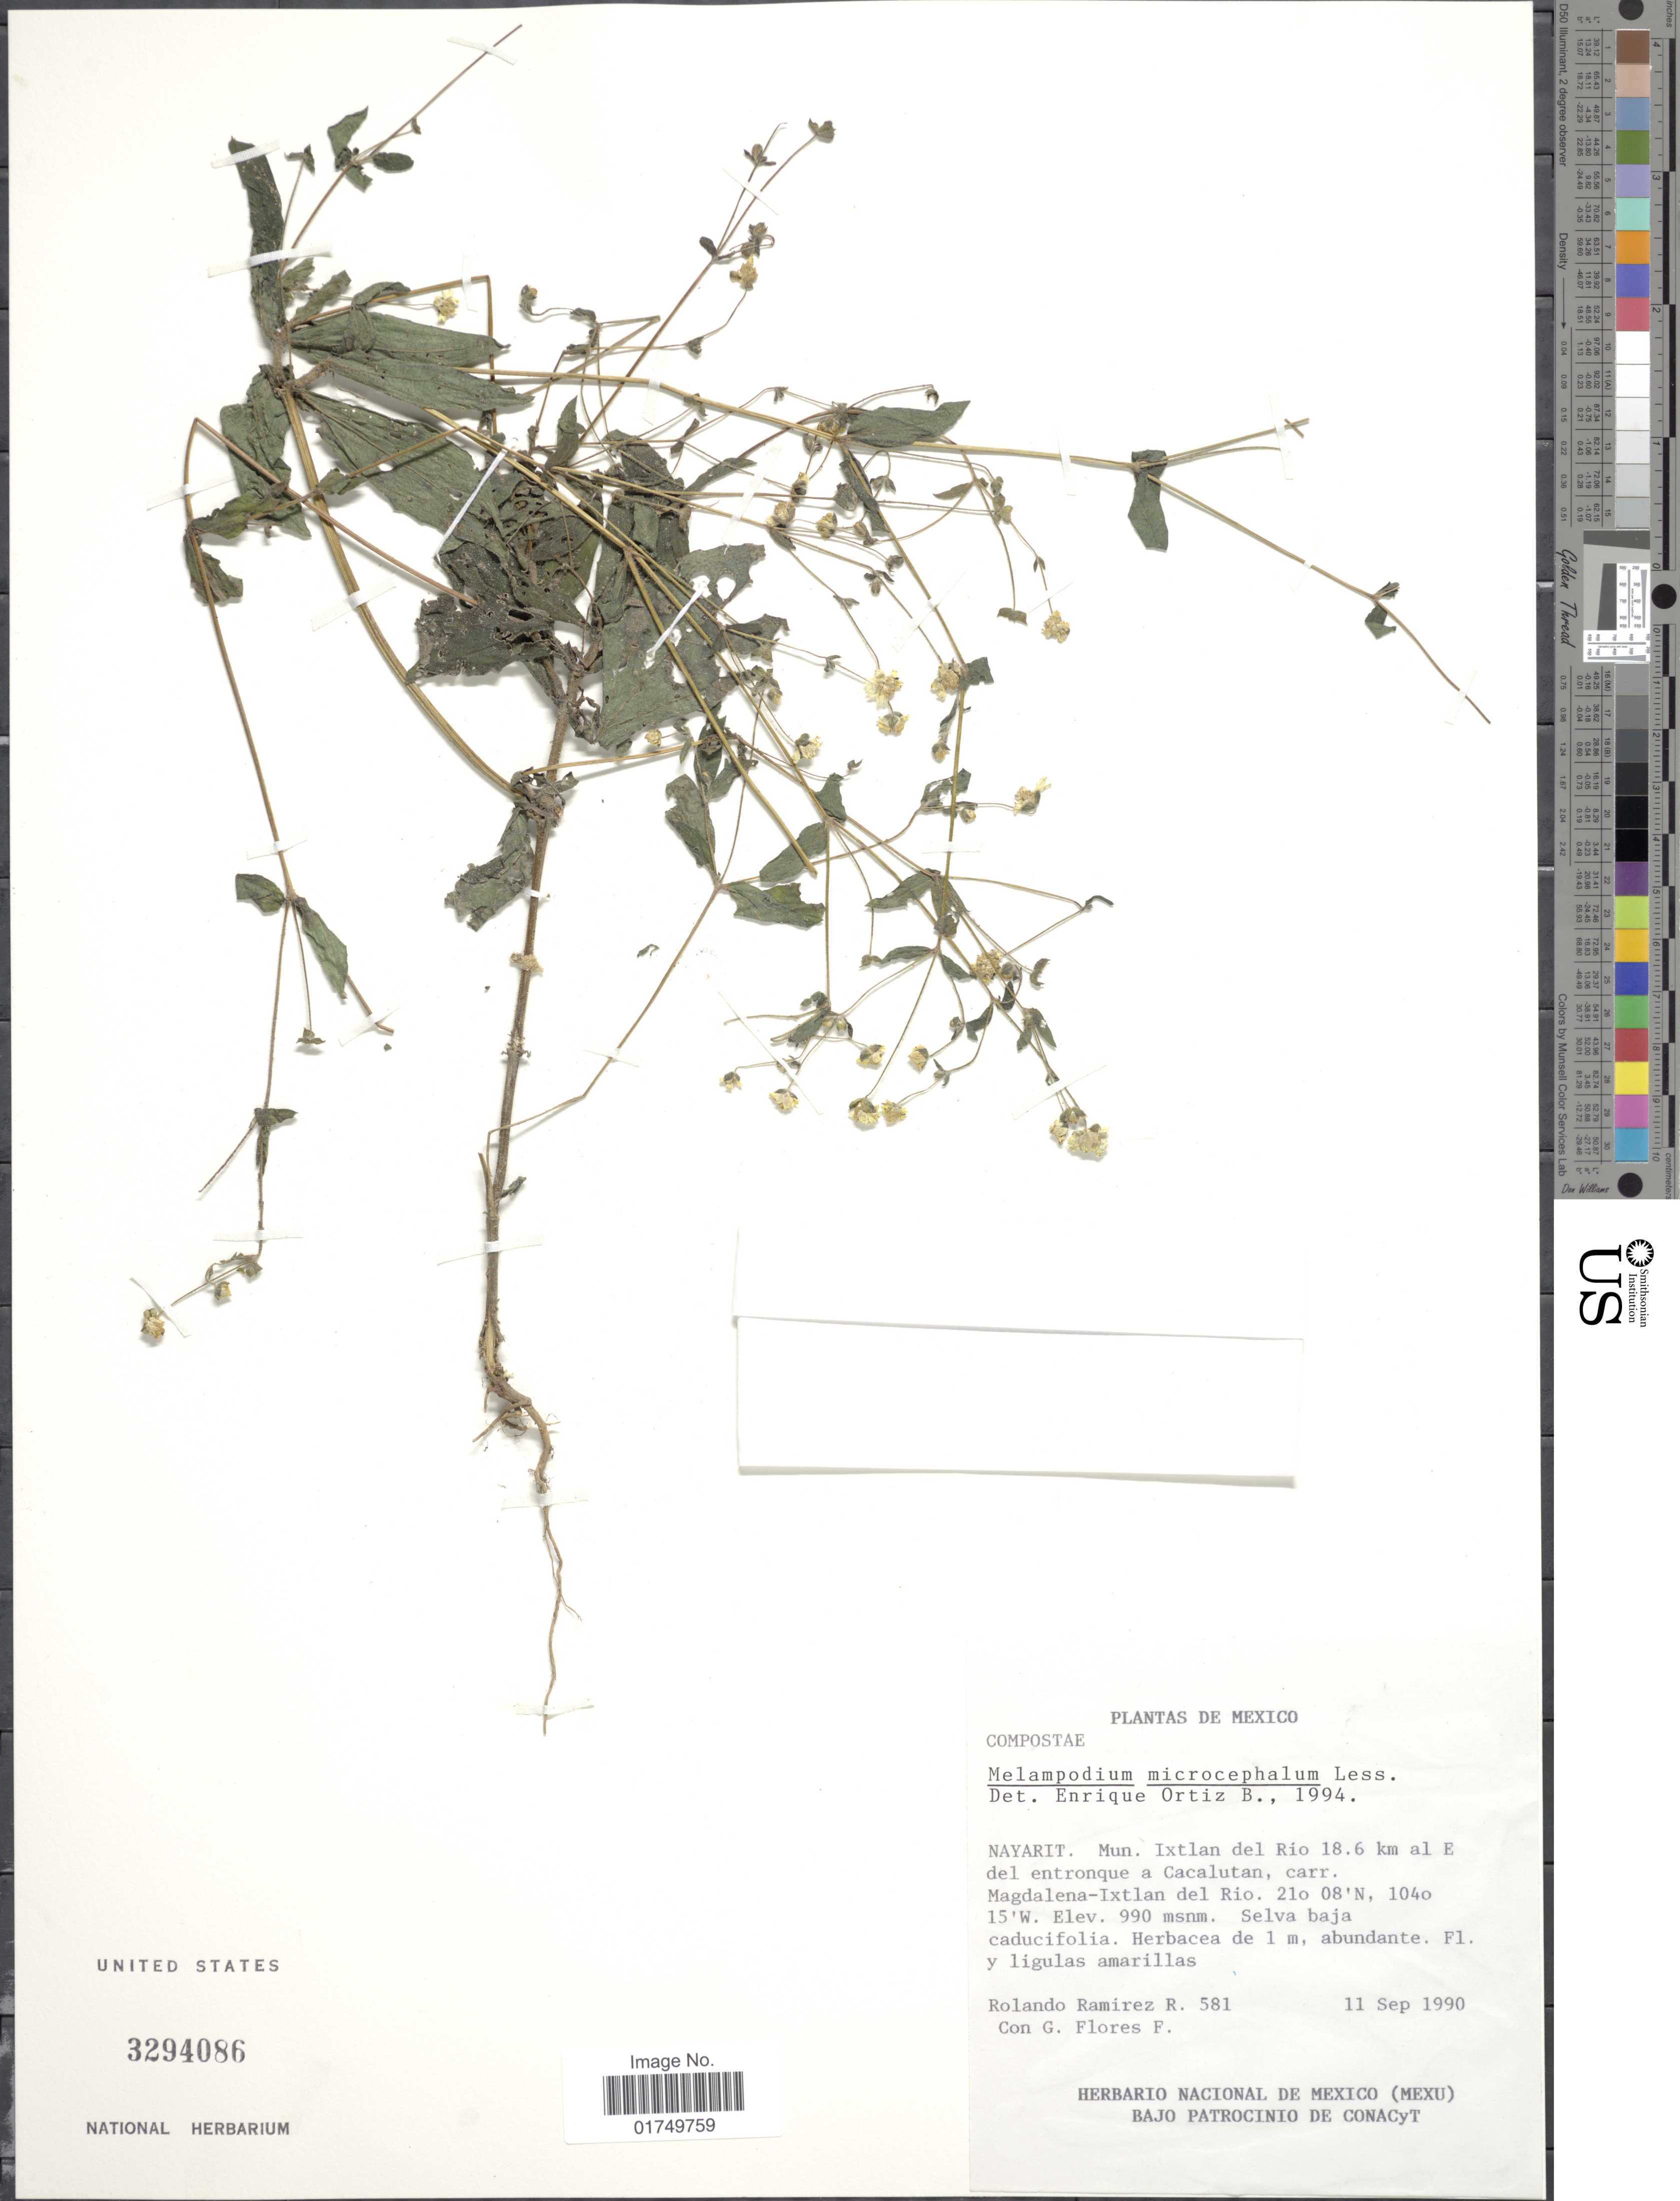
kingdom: Plantae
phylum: Tracheophyta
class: Magnoliopsida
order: Asterales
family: Asteraceae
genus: Melampodium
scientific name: Melampodium microcephalum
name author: Less.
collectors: R. Ramirez & G. Flores F.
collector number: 581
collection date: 1990-09-11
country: Mexico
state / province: Nayarit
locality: Mun. Ixtlan del Rio 18.6 km al E del entronque a Cacalutan, carr. Magdalena-Ixtlan del Rio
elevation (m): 990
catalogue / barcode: US 3294086